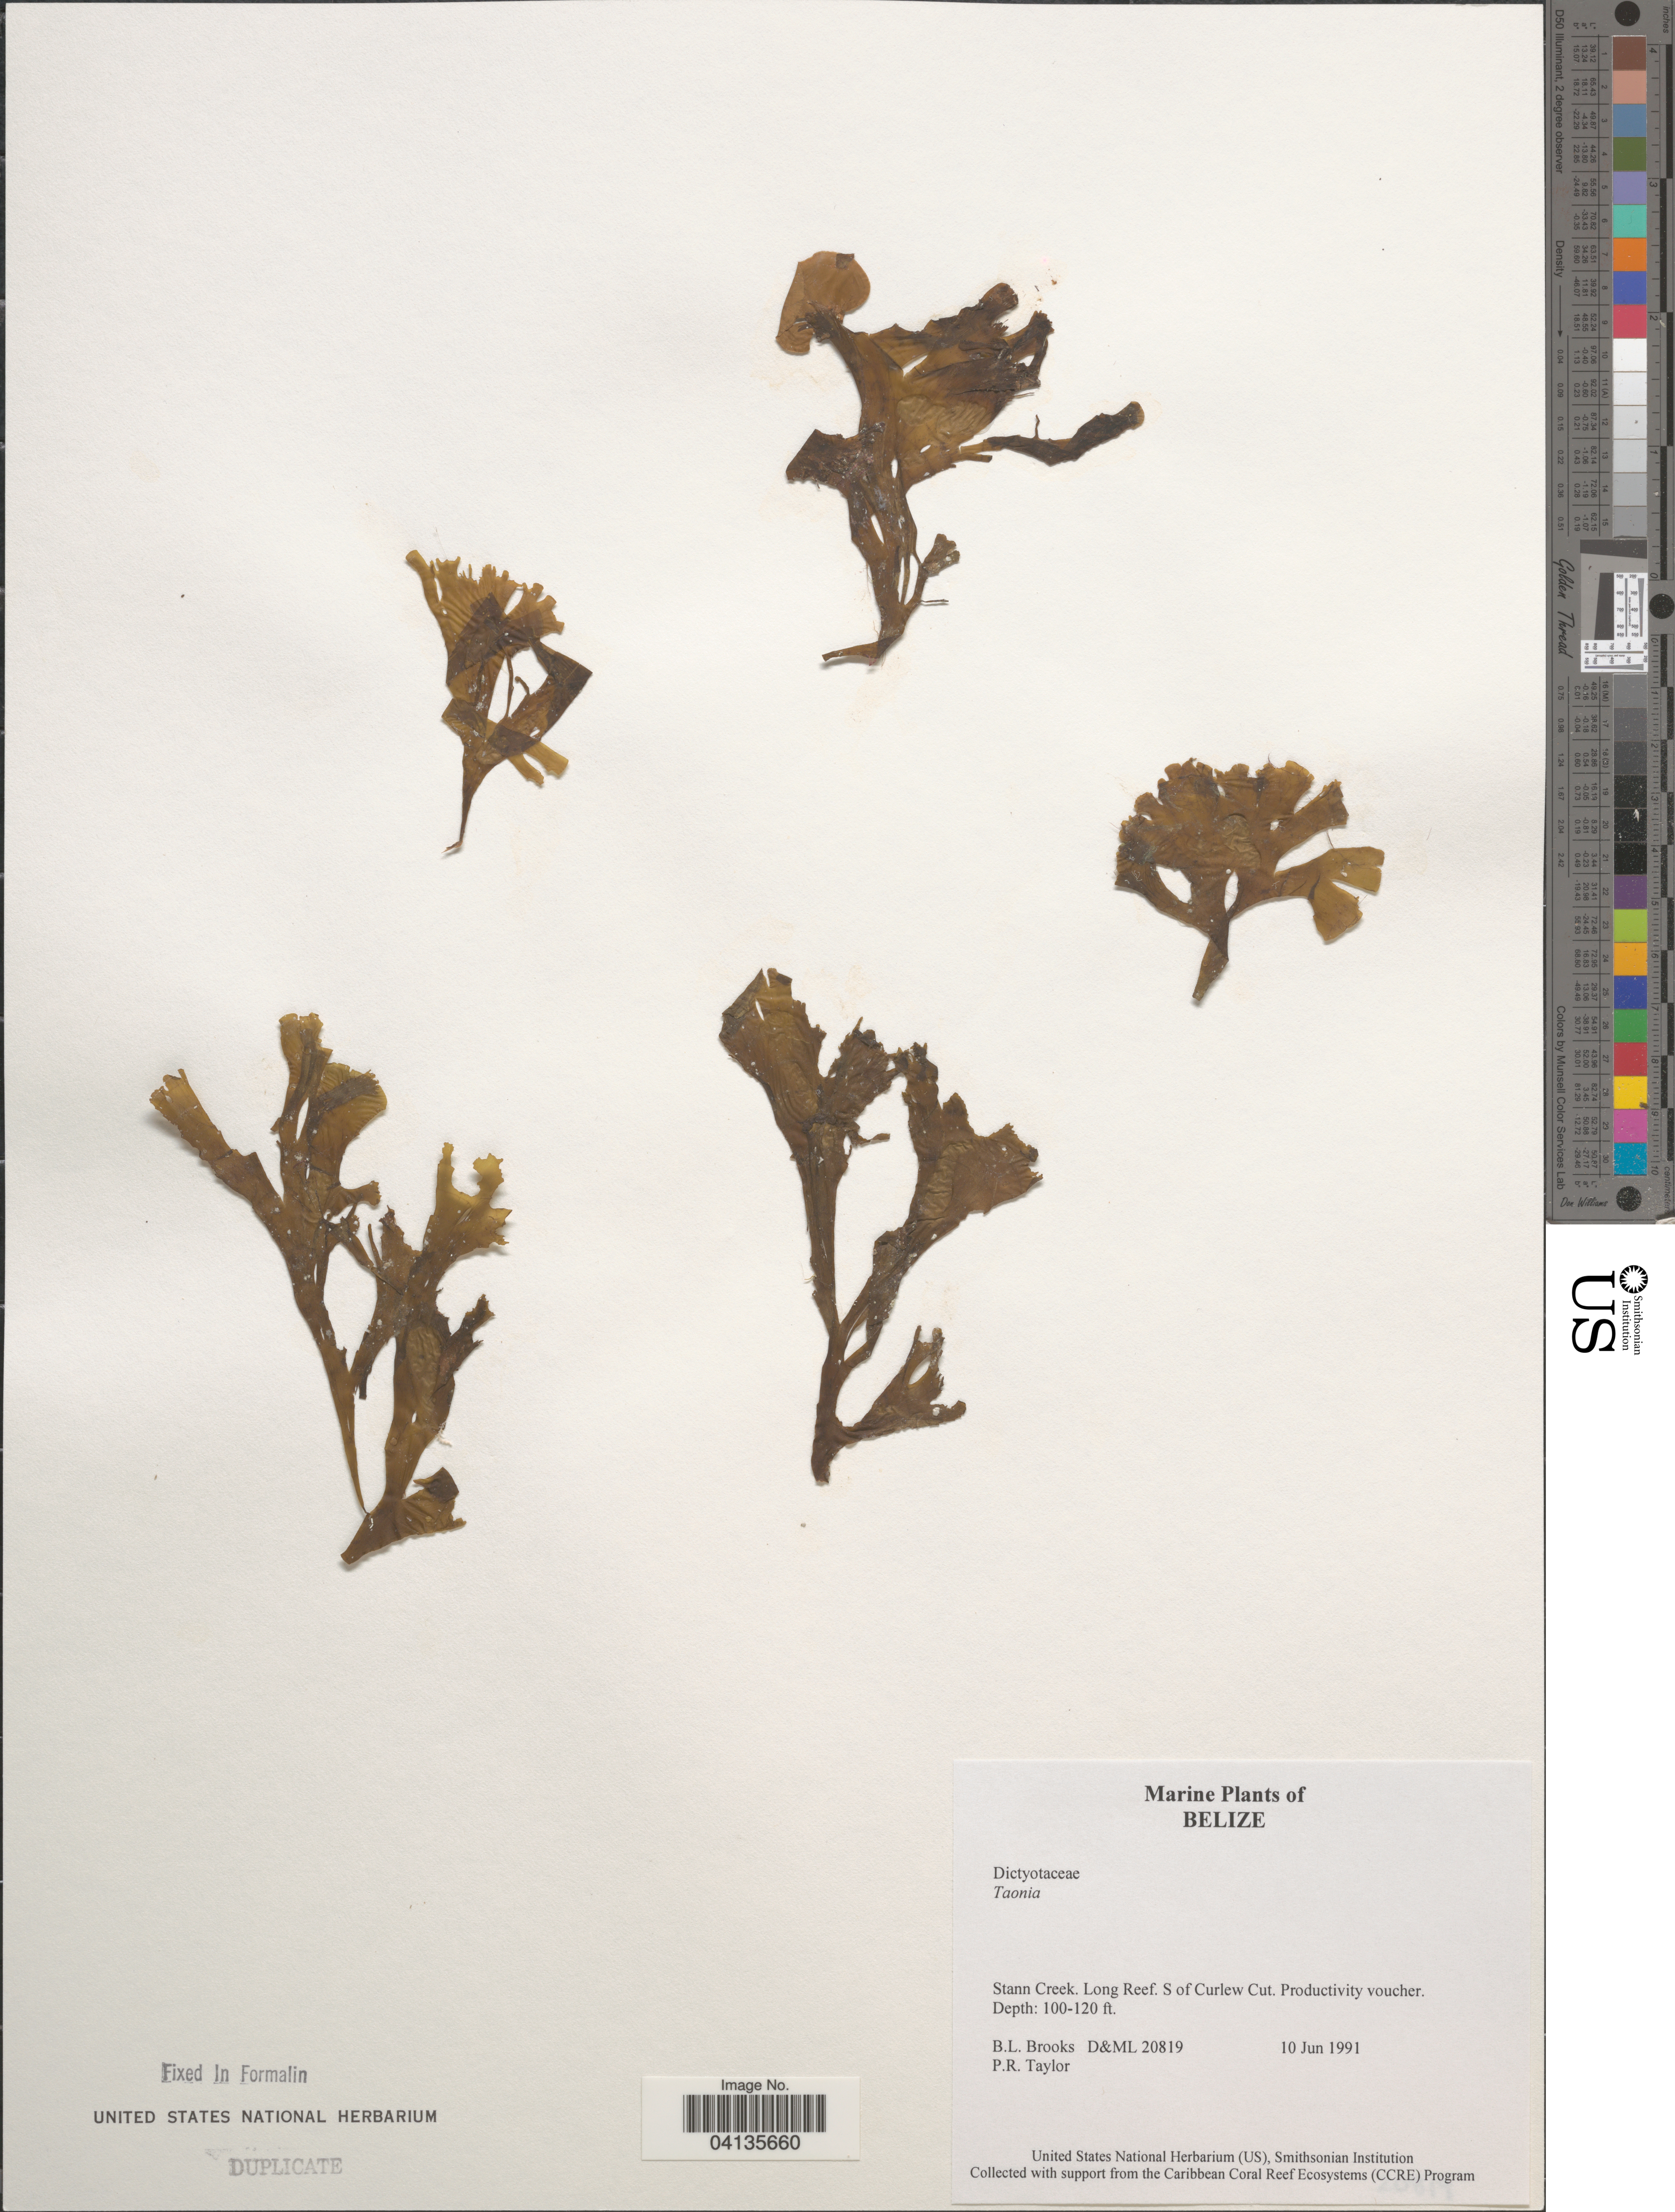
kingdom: Chromista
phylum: Ochrophyta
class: Phaeophyceae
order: Dictyotales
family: Dictyotaceae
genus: Taonia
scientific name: Taonia sp.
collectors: B. Brooks & P. R. Taylor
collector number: D&ML20819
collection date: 1991-06-10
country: Belize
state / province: Stann Creek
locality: Long Reef. S of Curlew Cut. Productivity voucher.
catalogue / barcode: US 238492